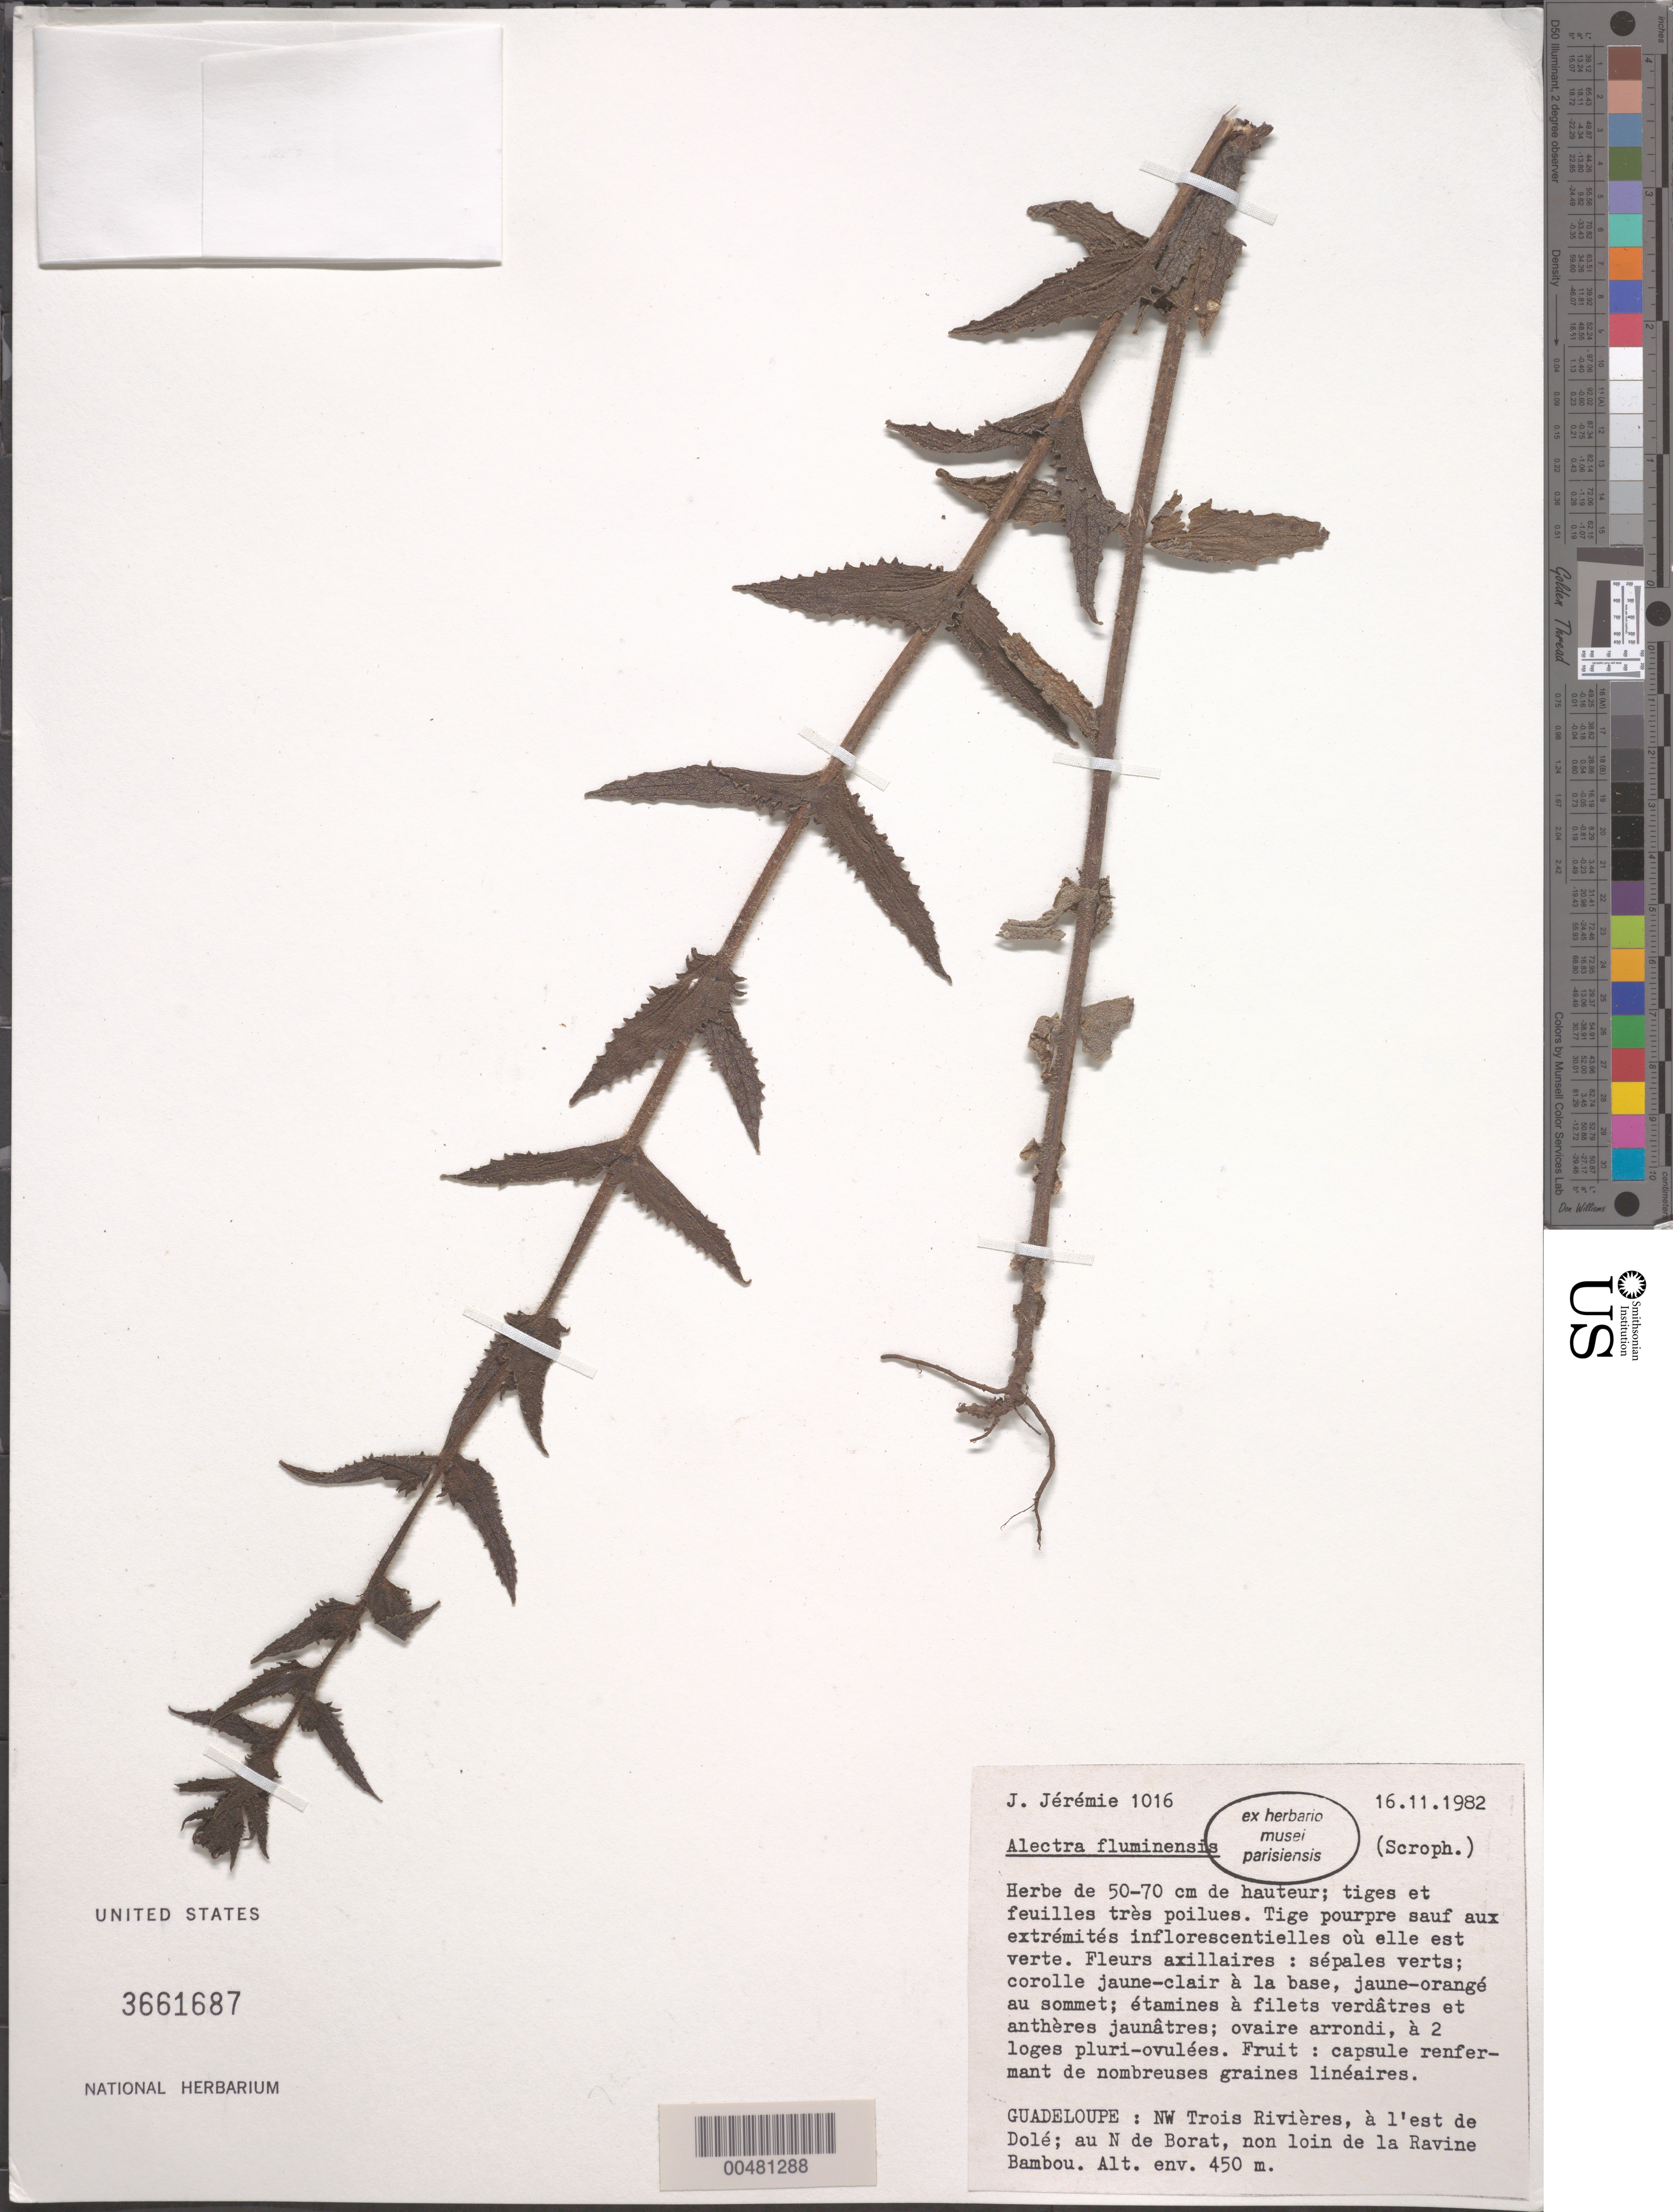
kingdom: Plantae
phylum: Tracheophyta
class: Magnoliopsida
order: Lamiales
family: Orobanchaceae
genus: Alectra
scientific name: Alectra fluminensis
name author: (Vell.) Stearn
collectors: J. Jérémie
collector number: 1016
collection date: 1982-11-16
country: Guadeloupe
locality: NW Trois Rivières, à l'est de Dolé, au N de Borat, non loin de la Ravine Bambou.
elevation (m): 450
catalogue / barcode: US 3661687